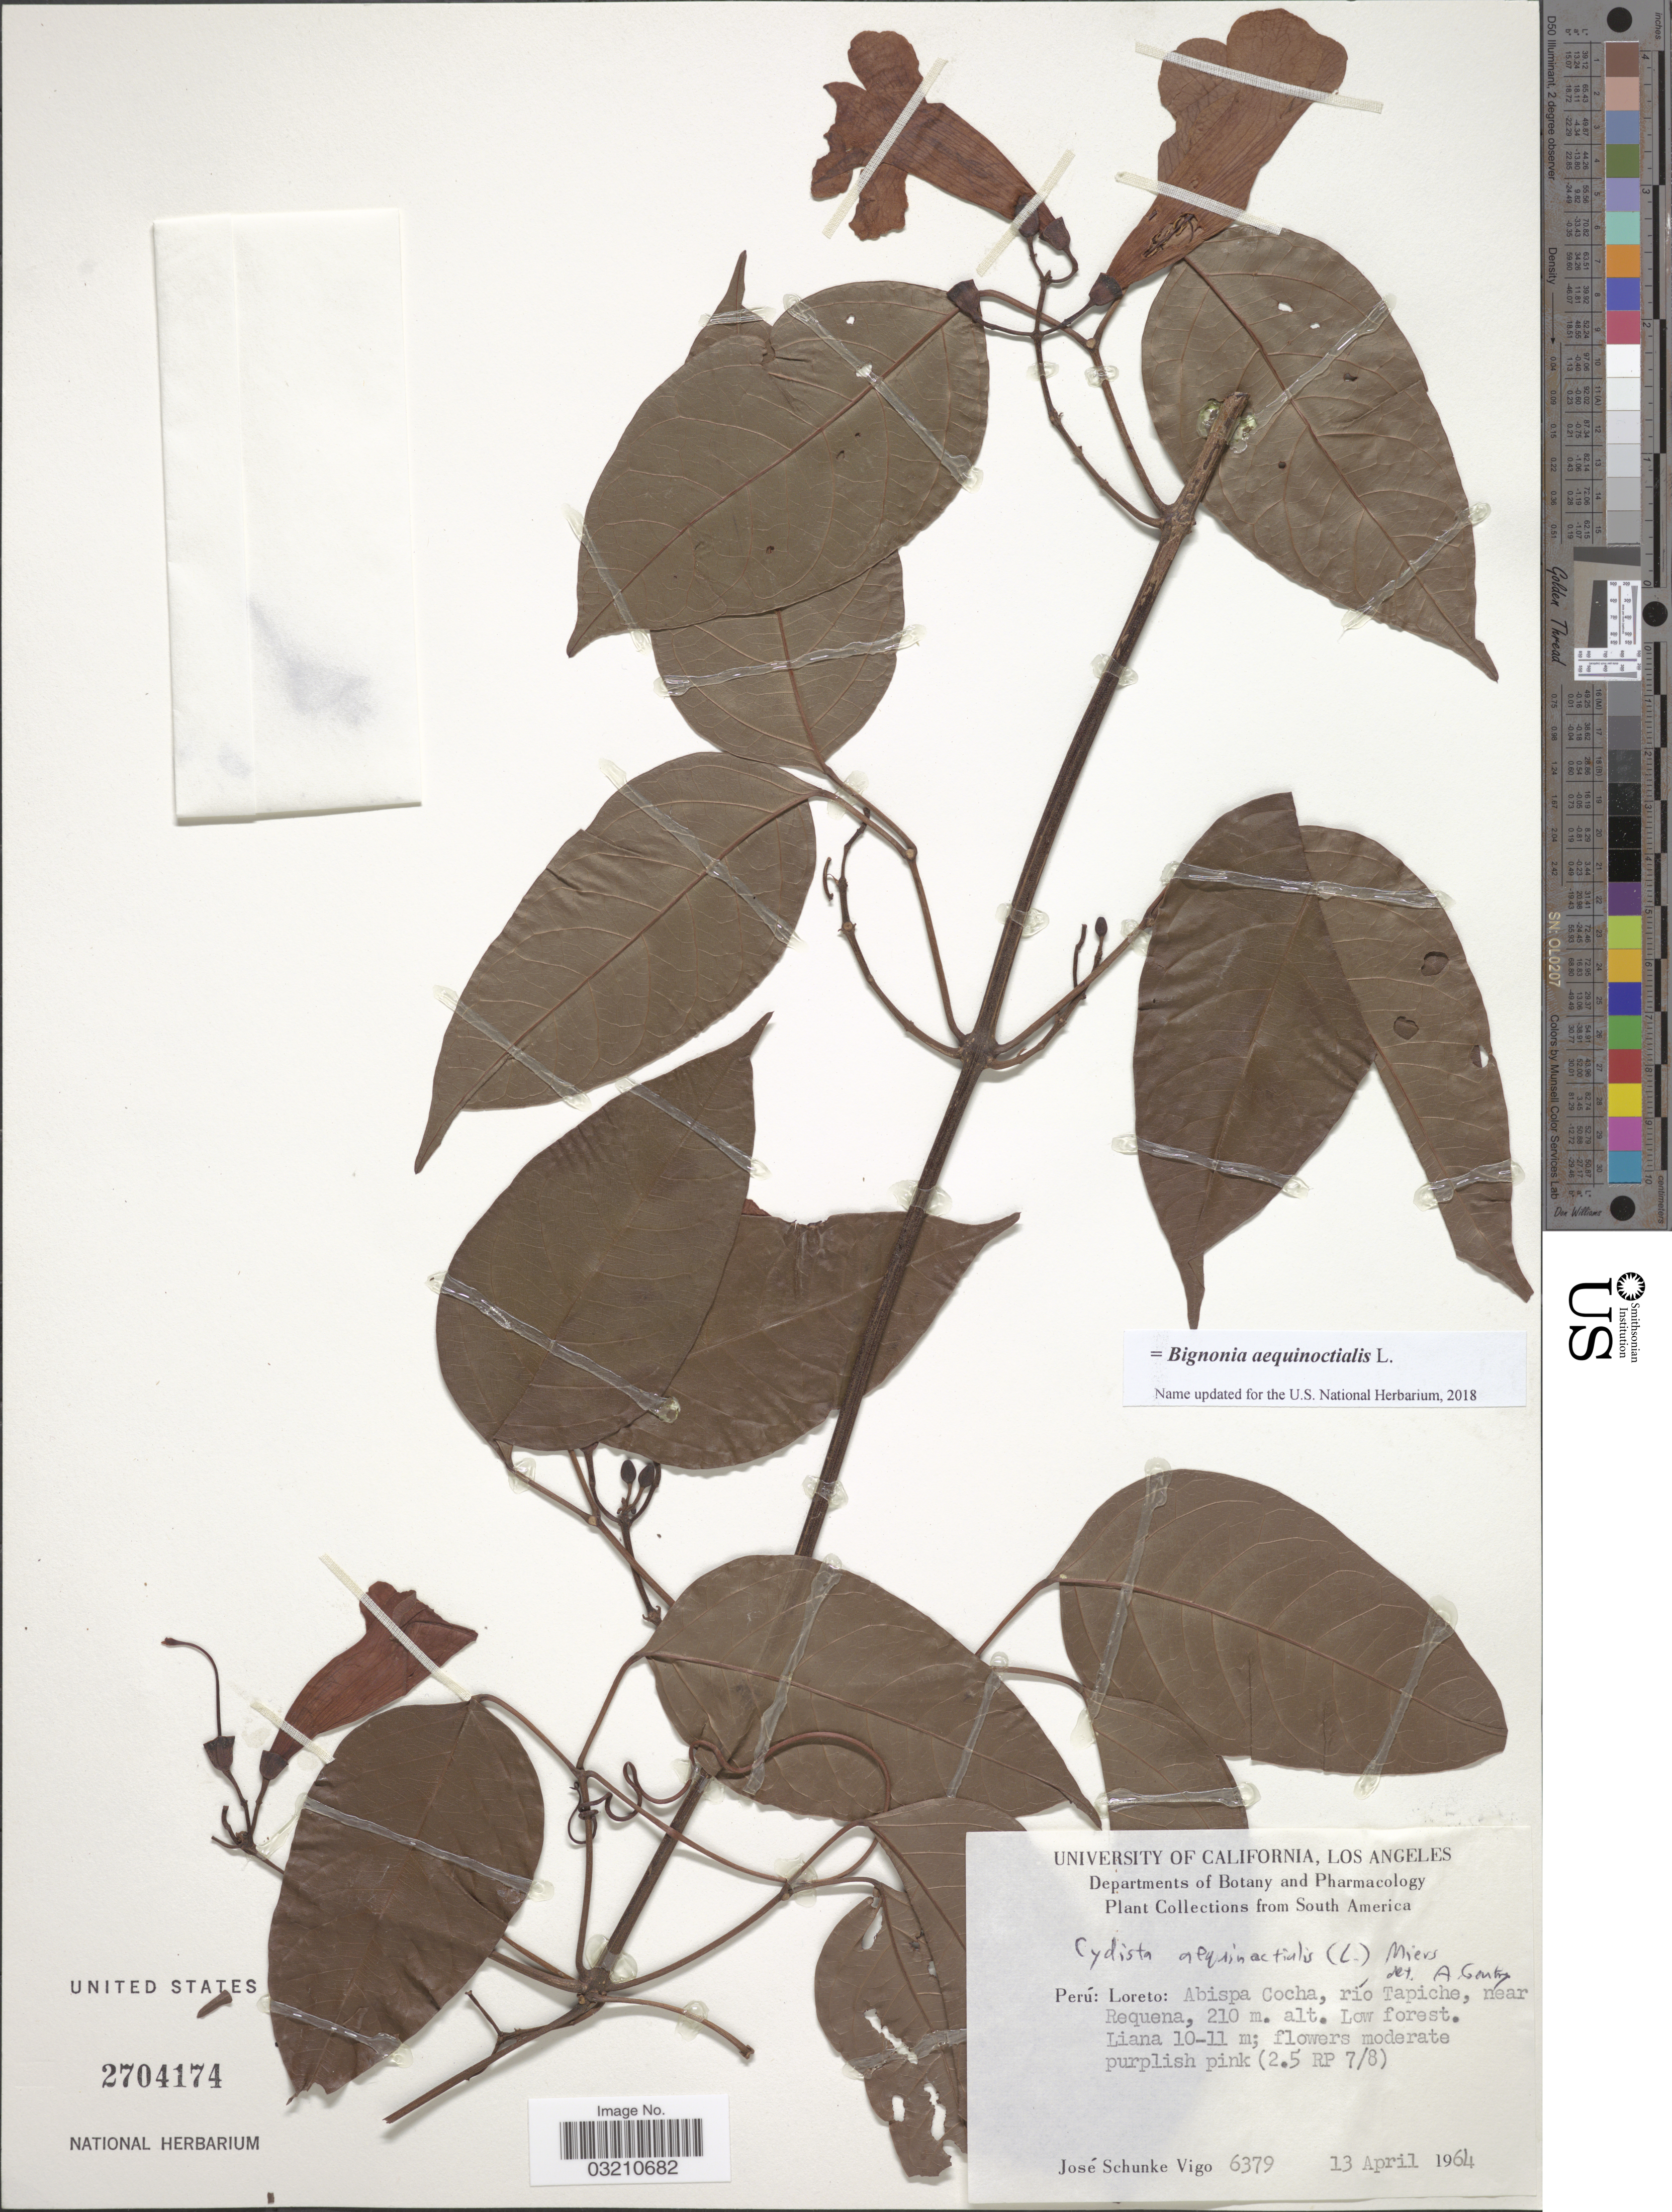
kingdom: Plantae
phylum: Tracheophyta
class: Magnoliopsida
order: Lamiales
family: Bignoniaceae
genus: Bignonia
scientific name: Bignonia aequinoctialis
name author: L.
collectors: J. Schunke Vigo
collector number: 6379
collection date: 1964-04-13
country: Peru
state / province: Loreto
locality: Abispa Cocha, río Tapiche, near Requena.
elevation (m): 210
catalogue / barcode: US 2704174